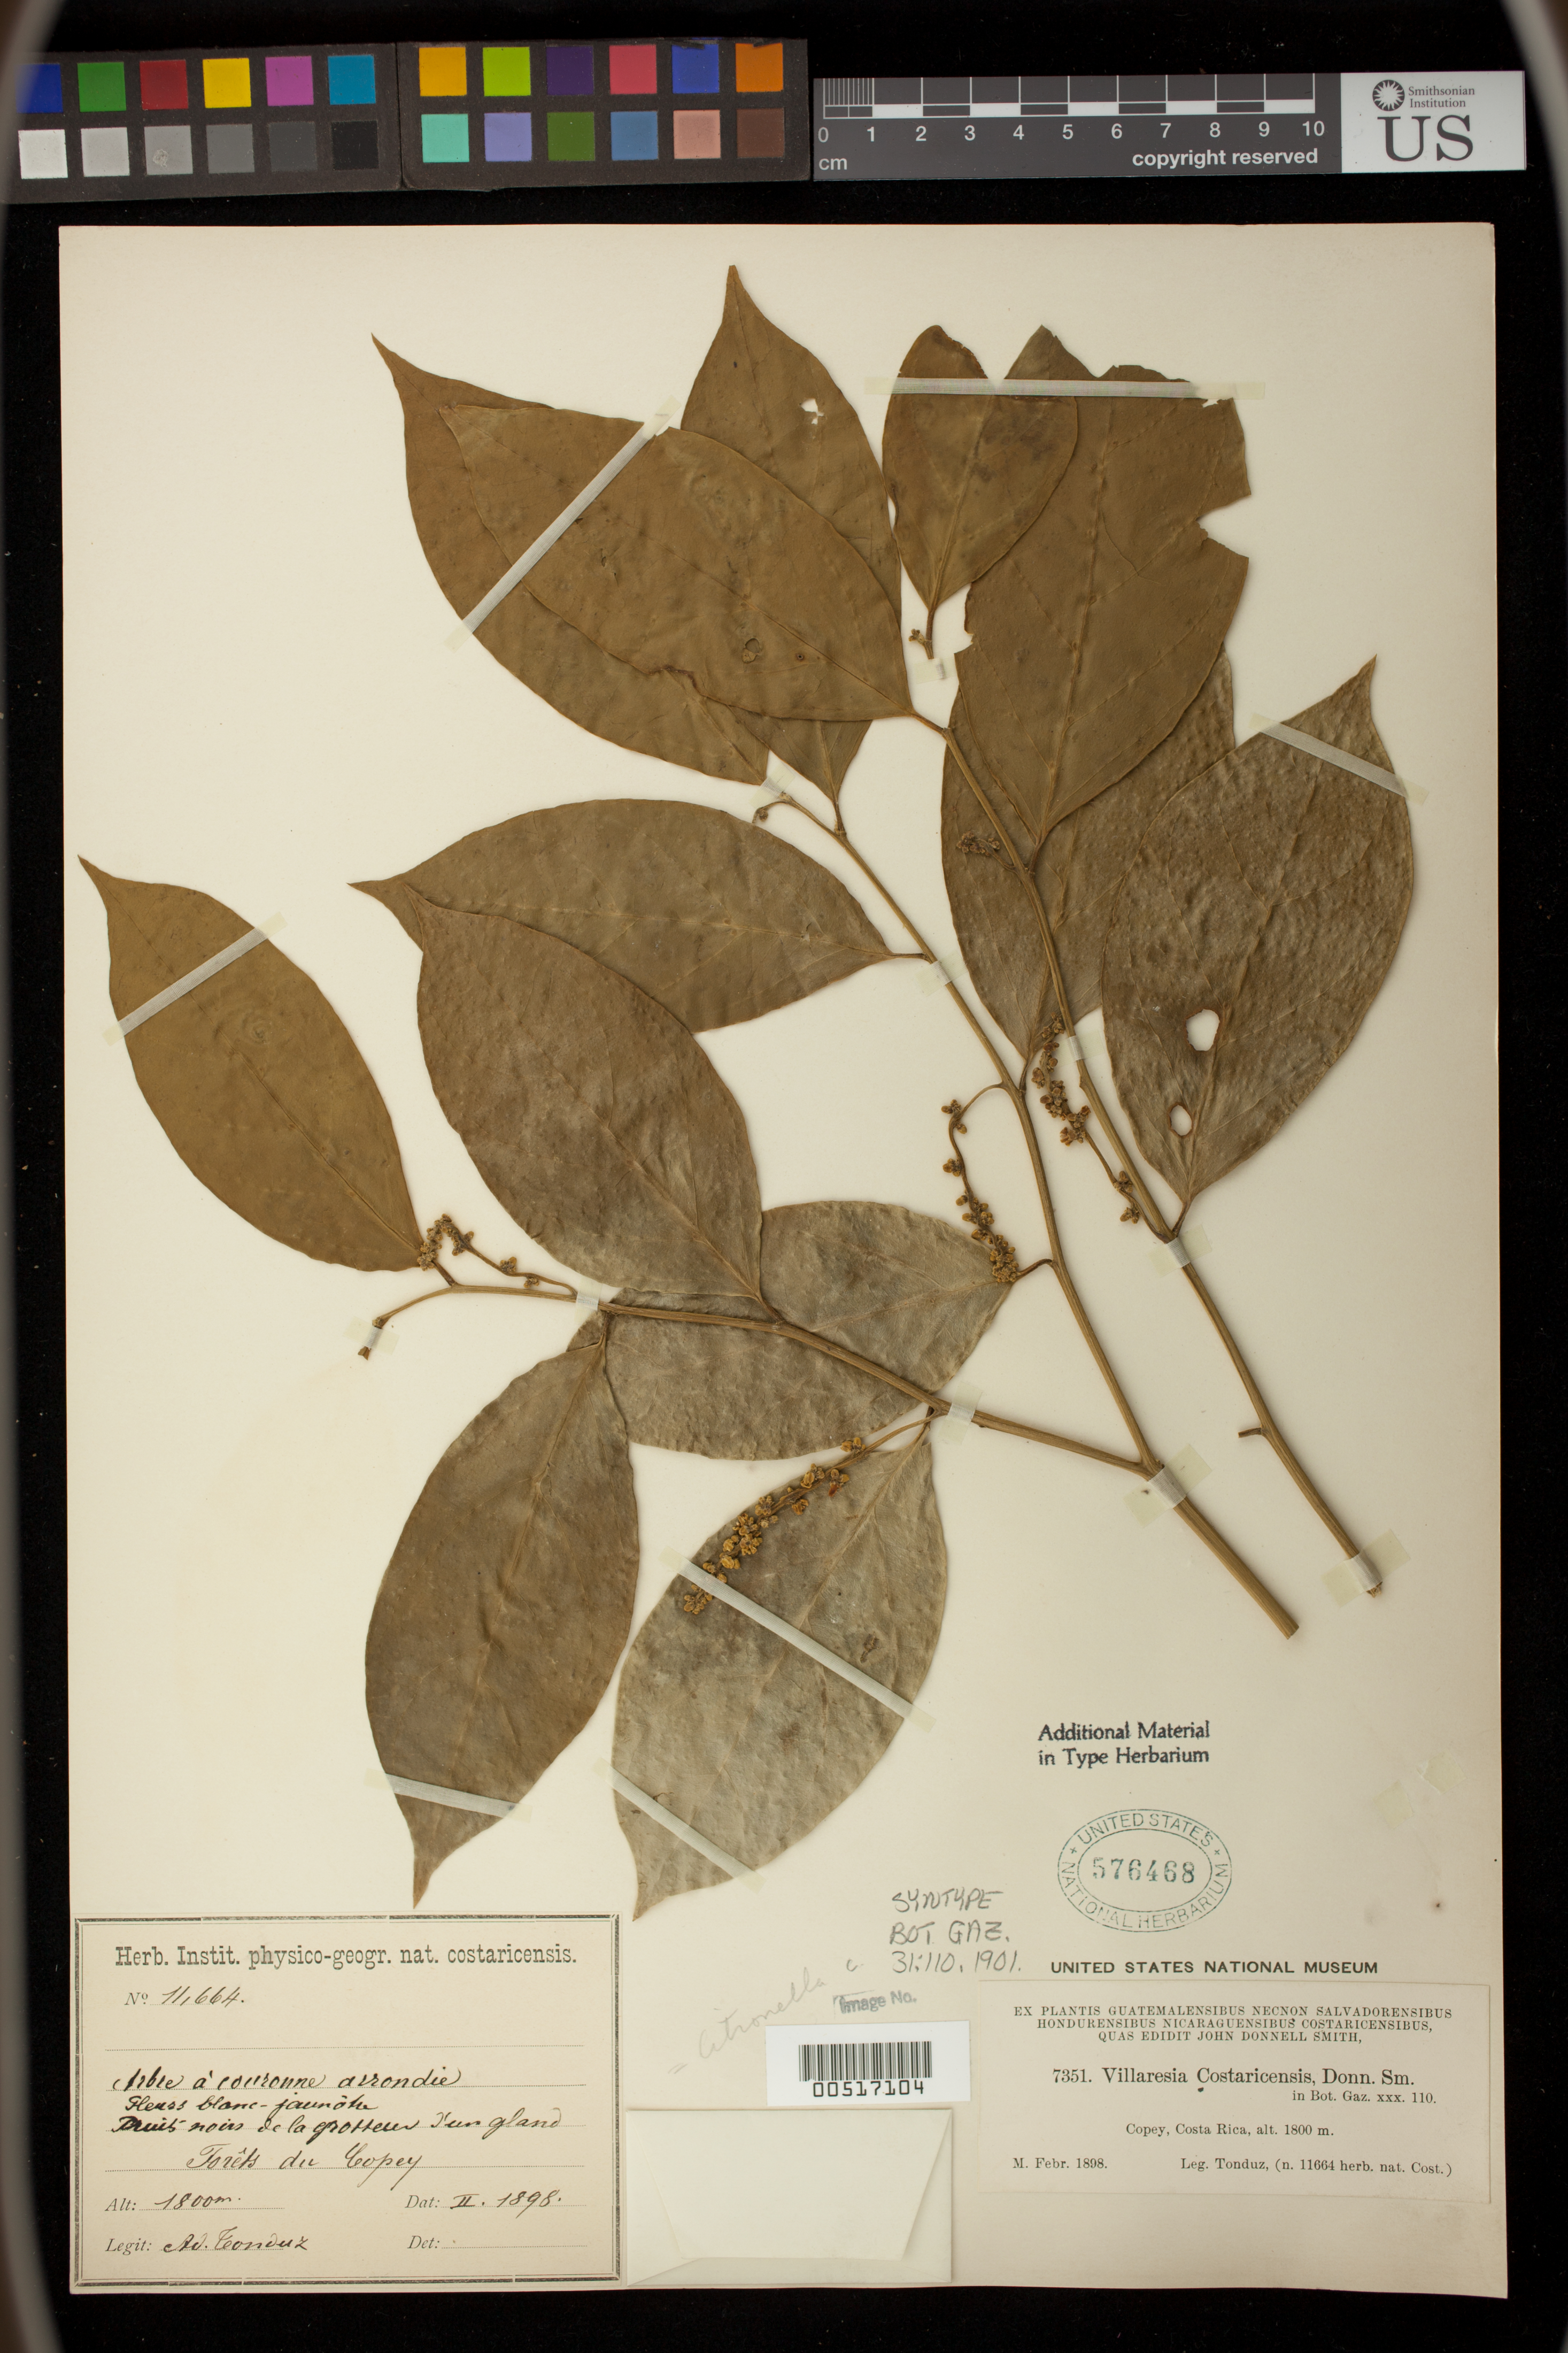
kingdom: Plantae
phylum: Tracheophyta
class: Magnoliopsida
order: Cardiopteridales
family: Cardiopteridaceae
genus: Villaresia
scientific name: Villaresia costaricensis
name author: Donn. Sm.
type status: Isolectotype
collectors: A. Tonduz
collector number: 11664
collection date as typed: Feb 1898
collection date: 1898-02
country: Costa Rica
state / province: Cartago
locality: Copey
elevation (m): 1800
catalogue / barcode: US 576468